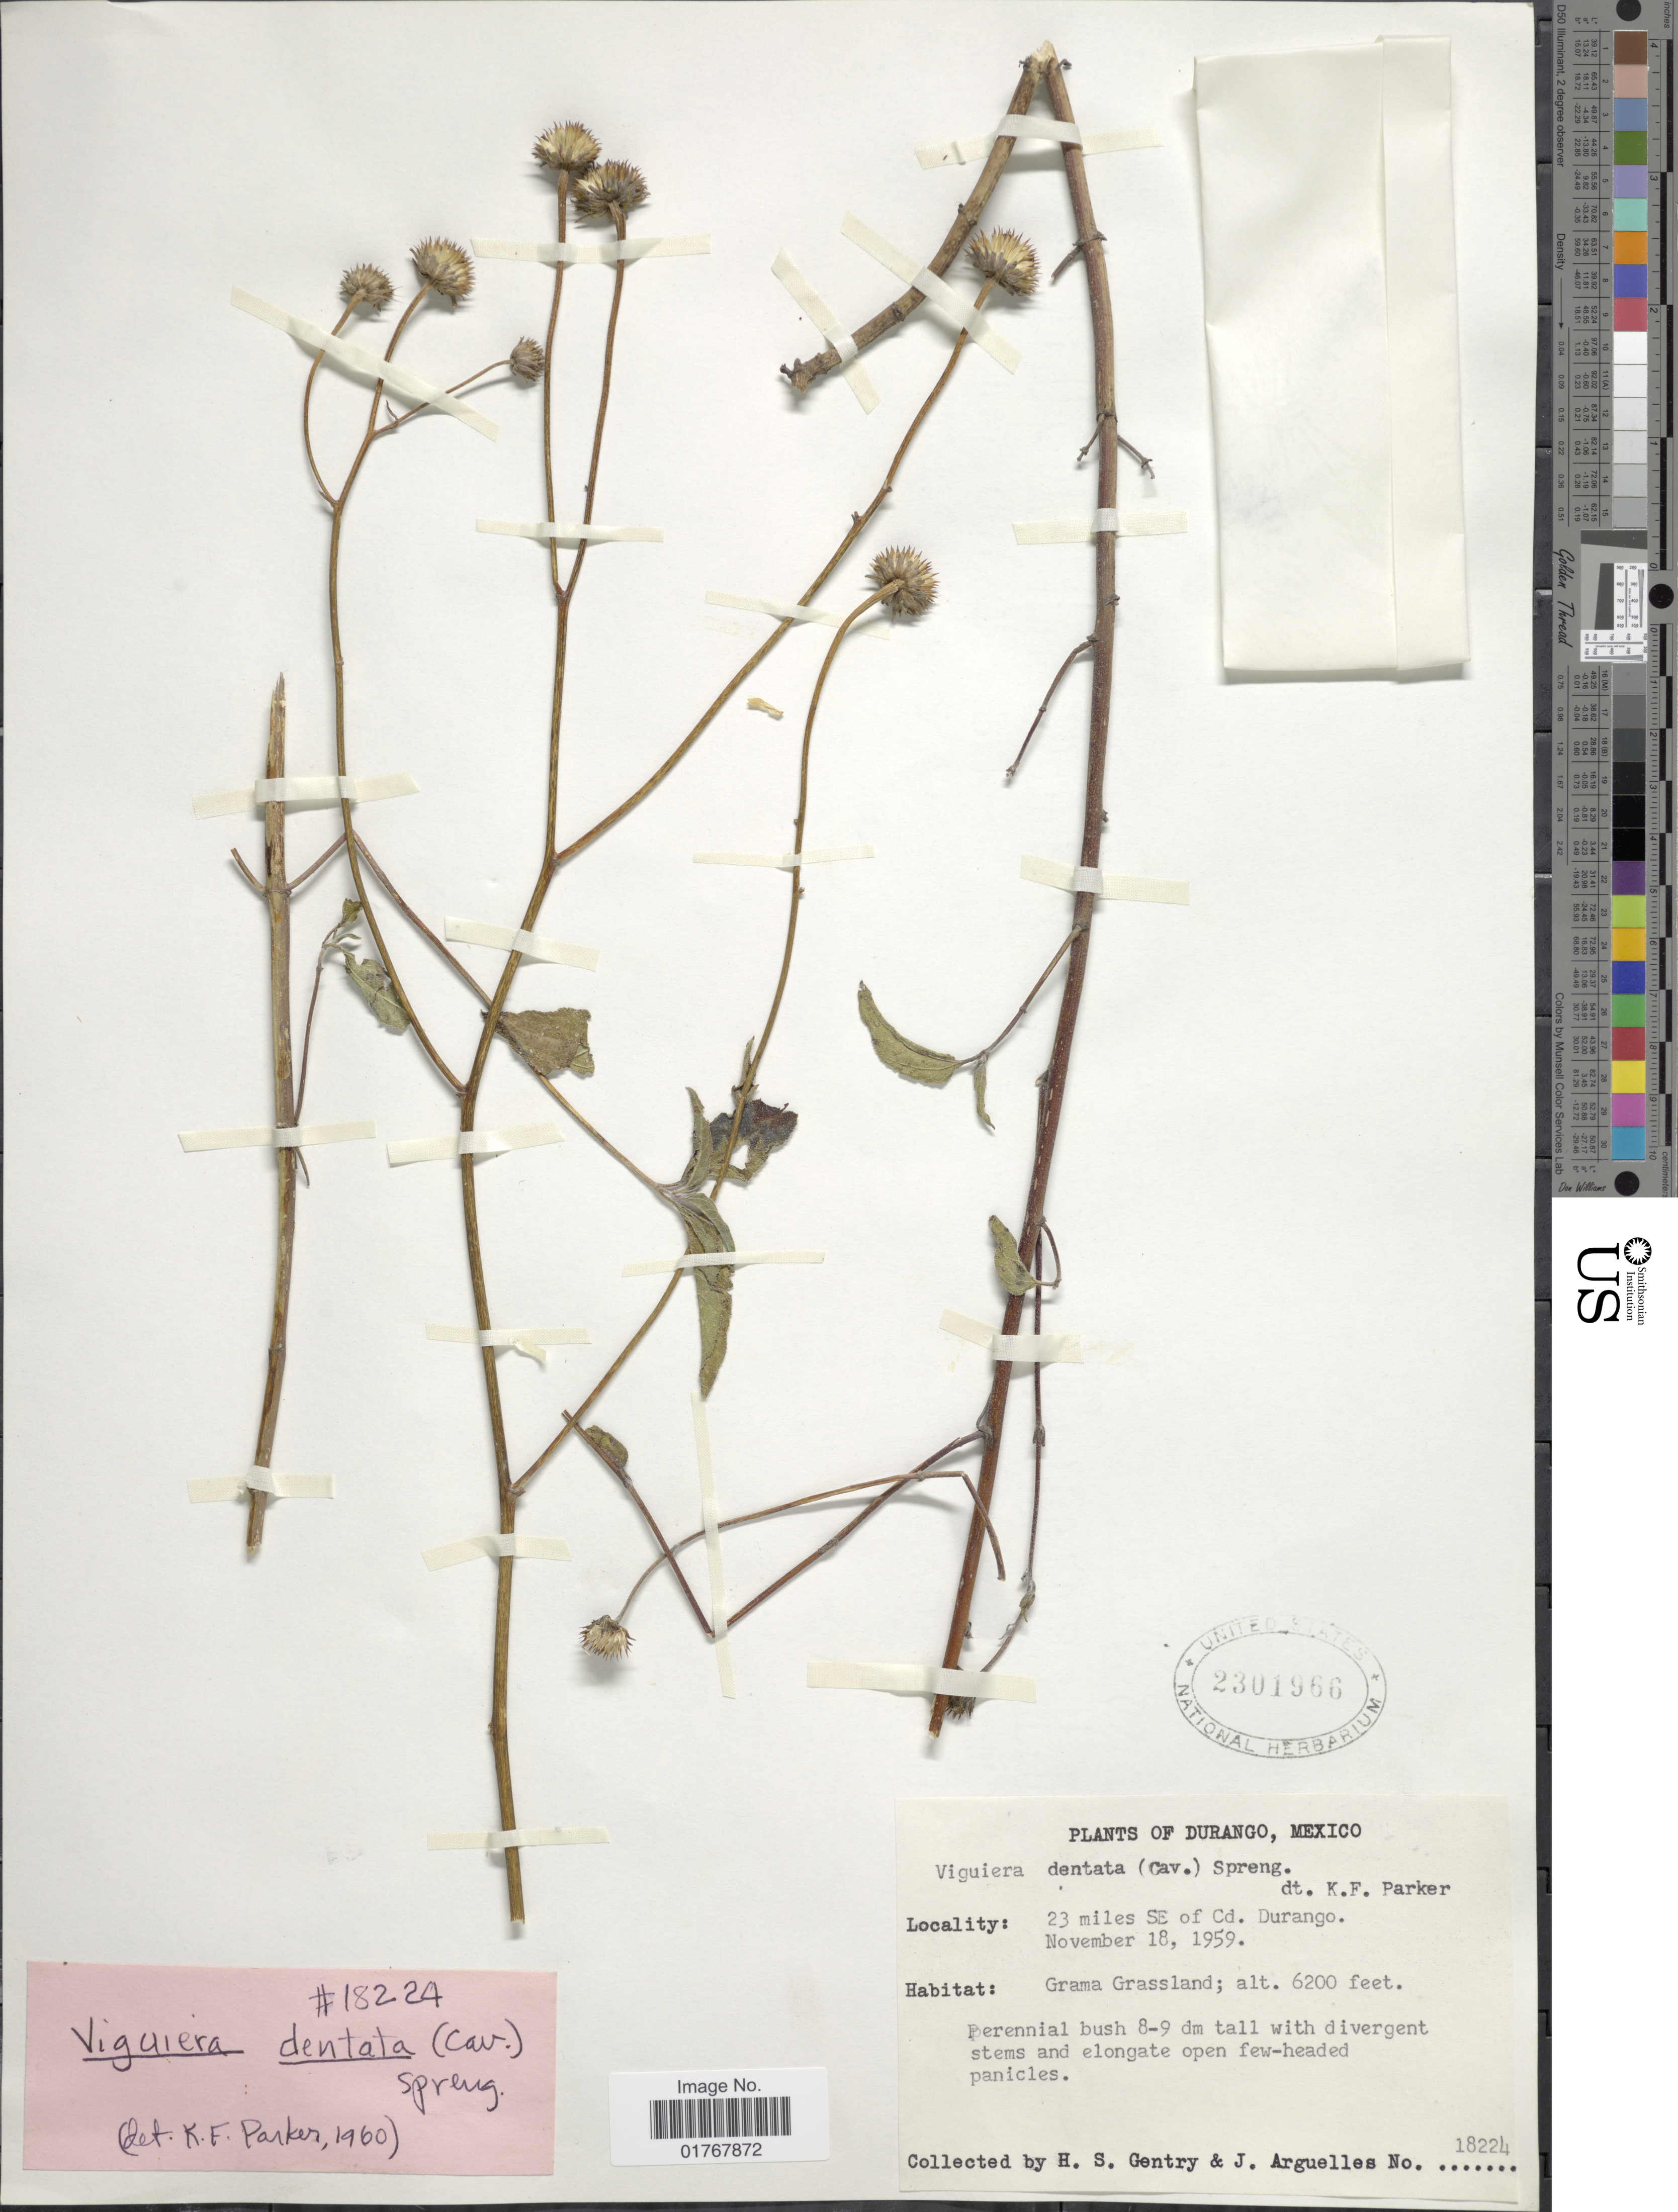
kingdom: Plantae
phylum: Tracheophyta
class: Magnoliopsida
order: Asterales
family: Asteraceae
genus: Viguiera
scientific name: Viguiera dentata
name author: (Cav.) Spreng.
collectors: H. S. Gentry & J. Arguelles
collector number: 18224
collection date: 1959-11-18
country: Mexico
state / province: Durango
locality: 23 miles SE of Cd. Durango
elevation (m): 1890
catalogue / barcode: US 2301966